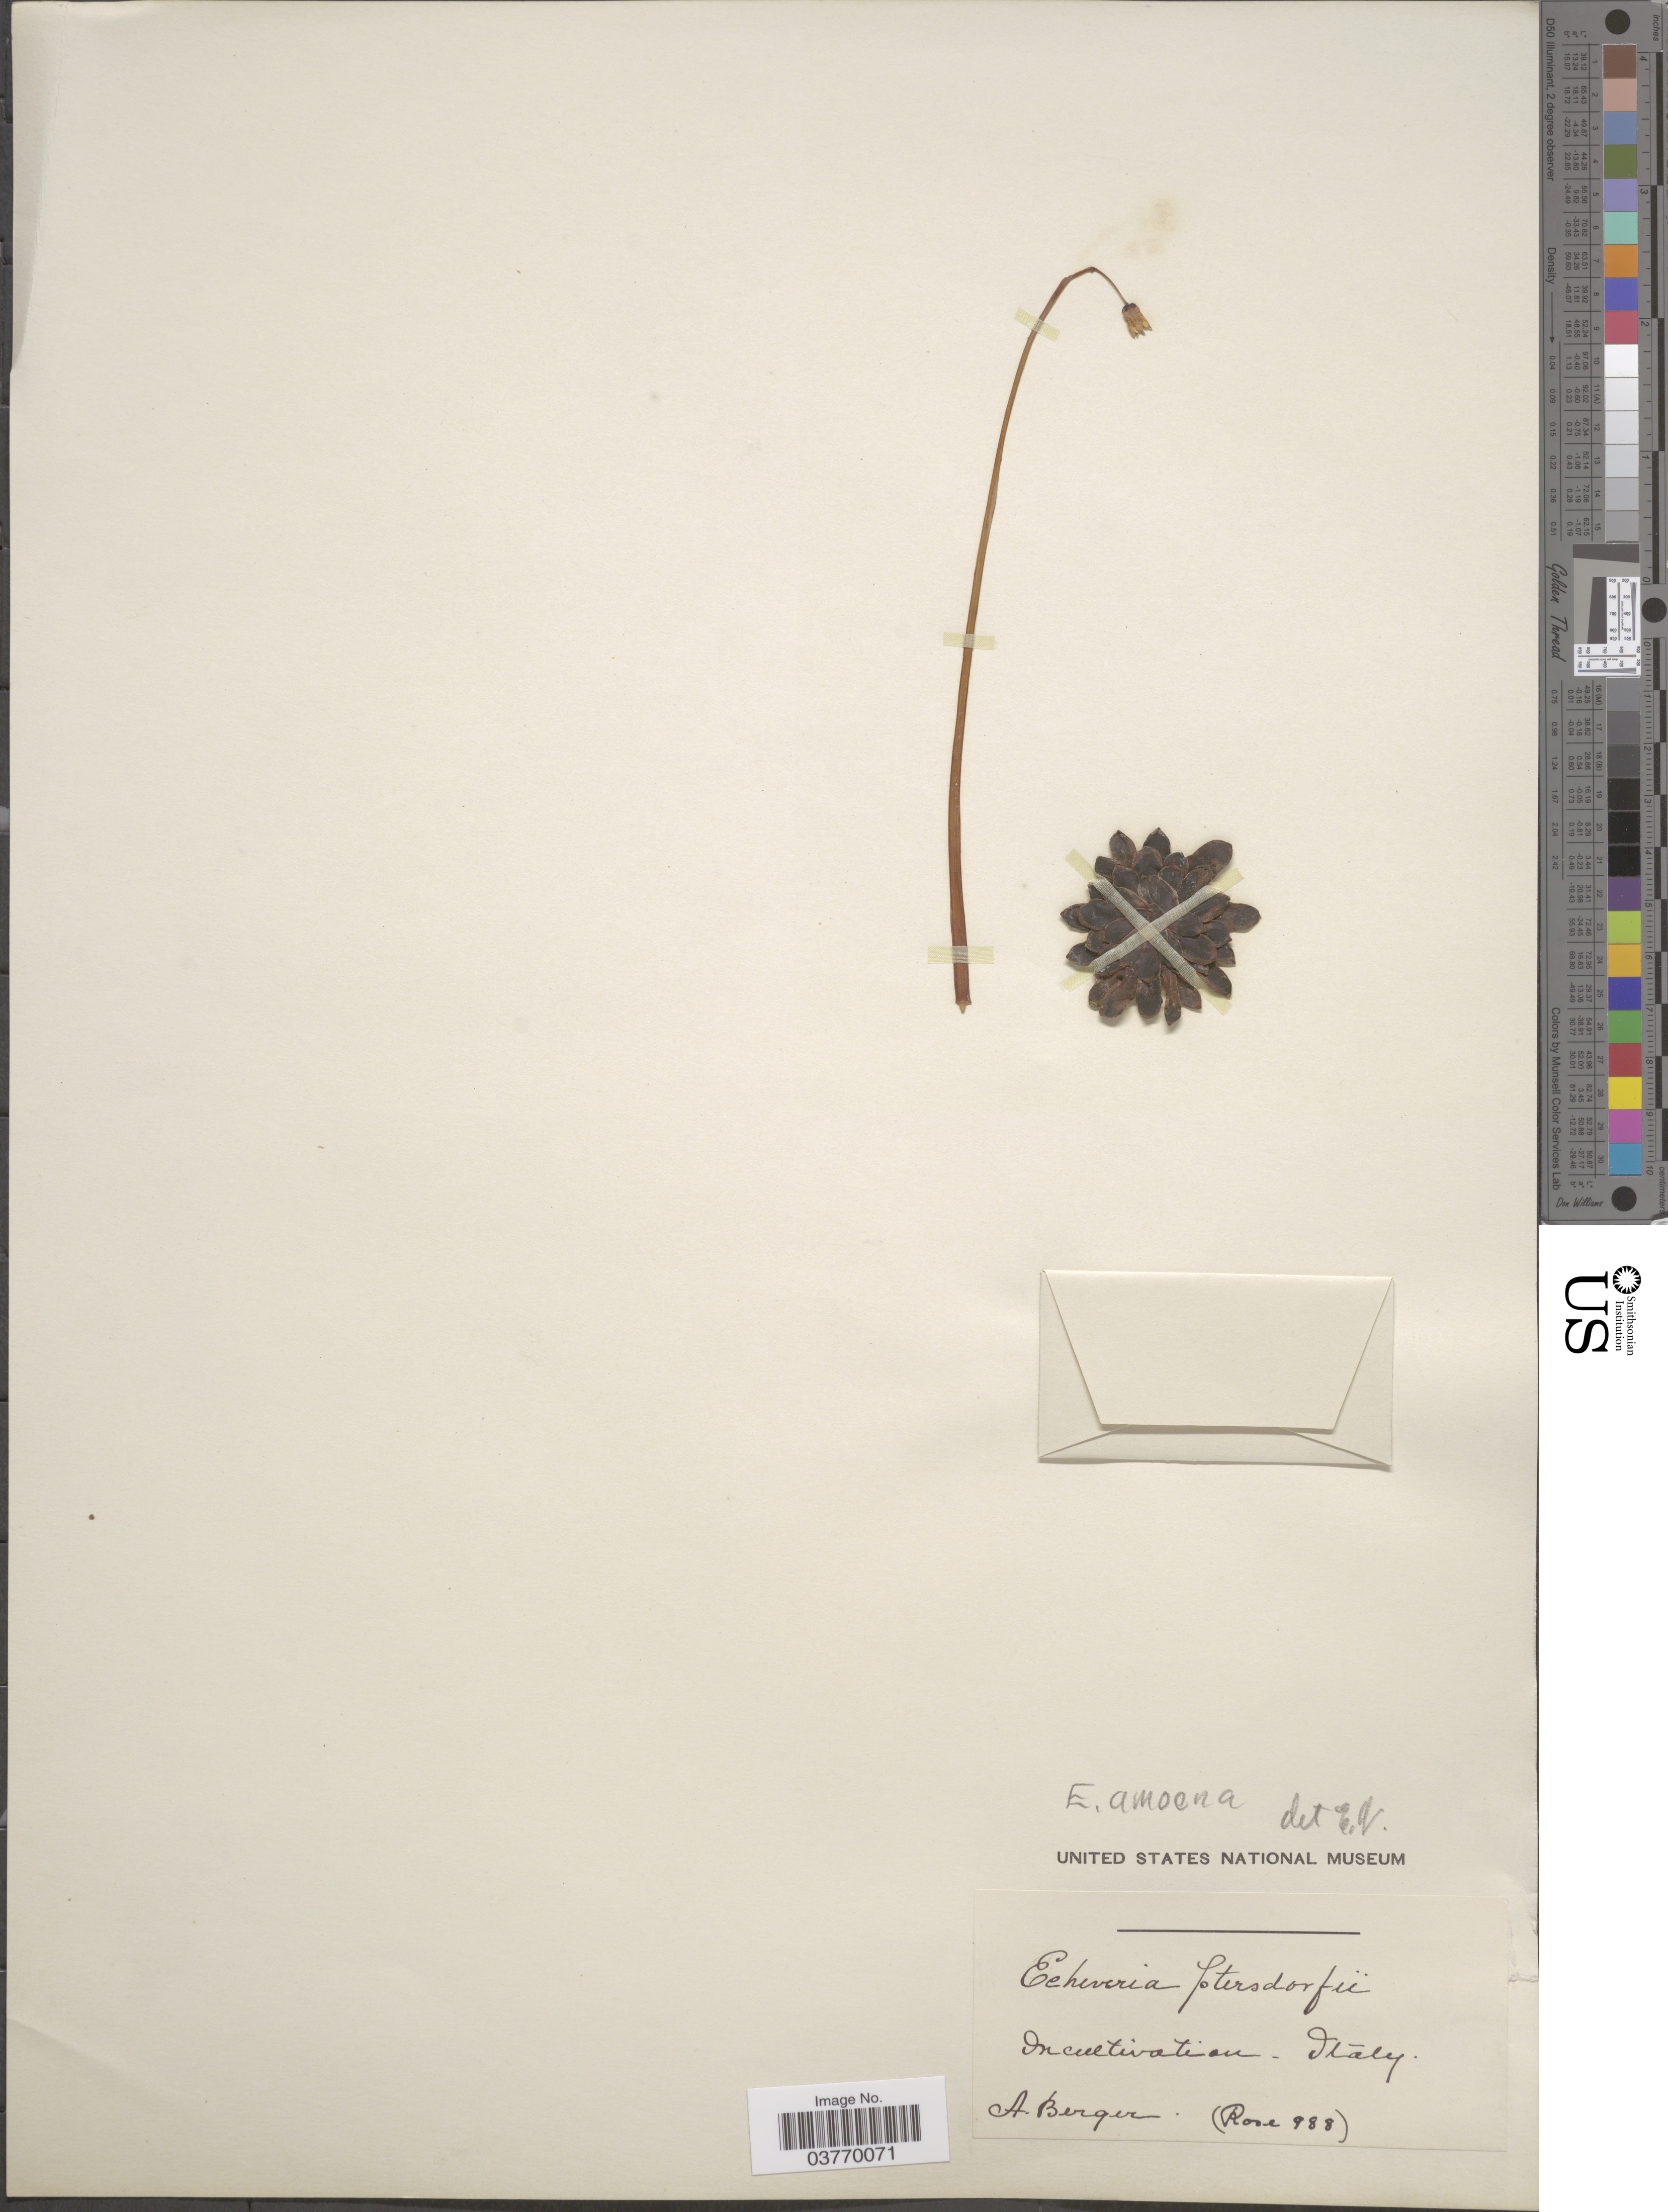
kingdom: Plantae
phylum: Tracheophyta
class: Magnoliopsida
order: Saxifragales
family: Crassulaceae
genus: Echeveria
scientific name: Echeveria amoena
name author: Y. De Smet ex É. Morren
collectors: A. Berger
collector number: Rose 988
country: Italy